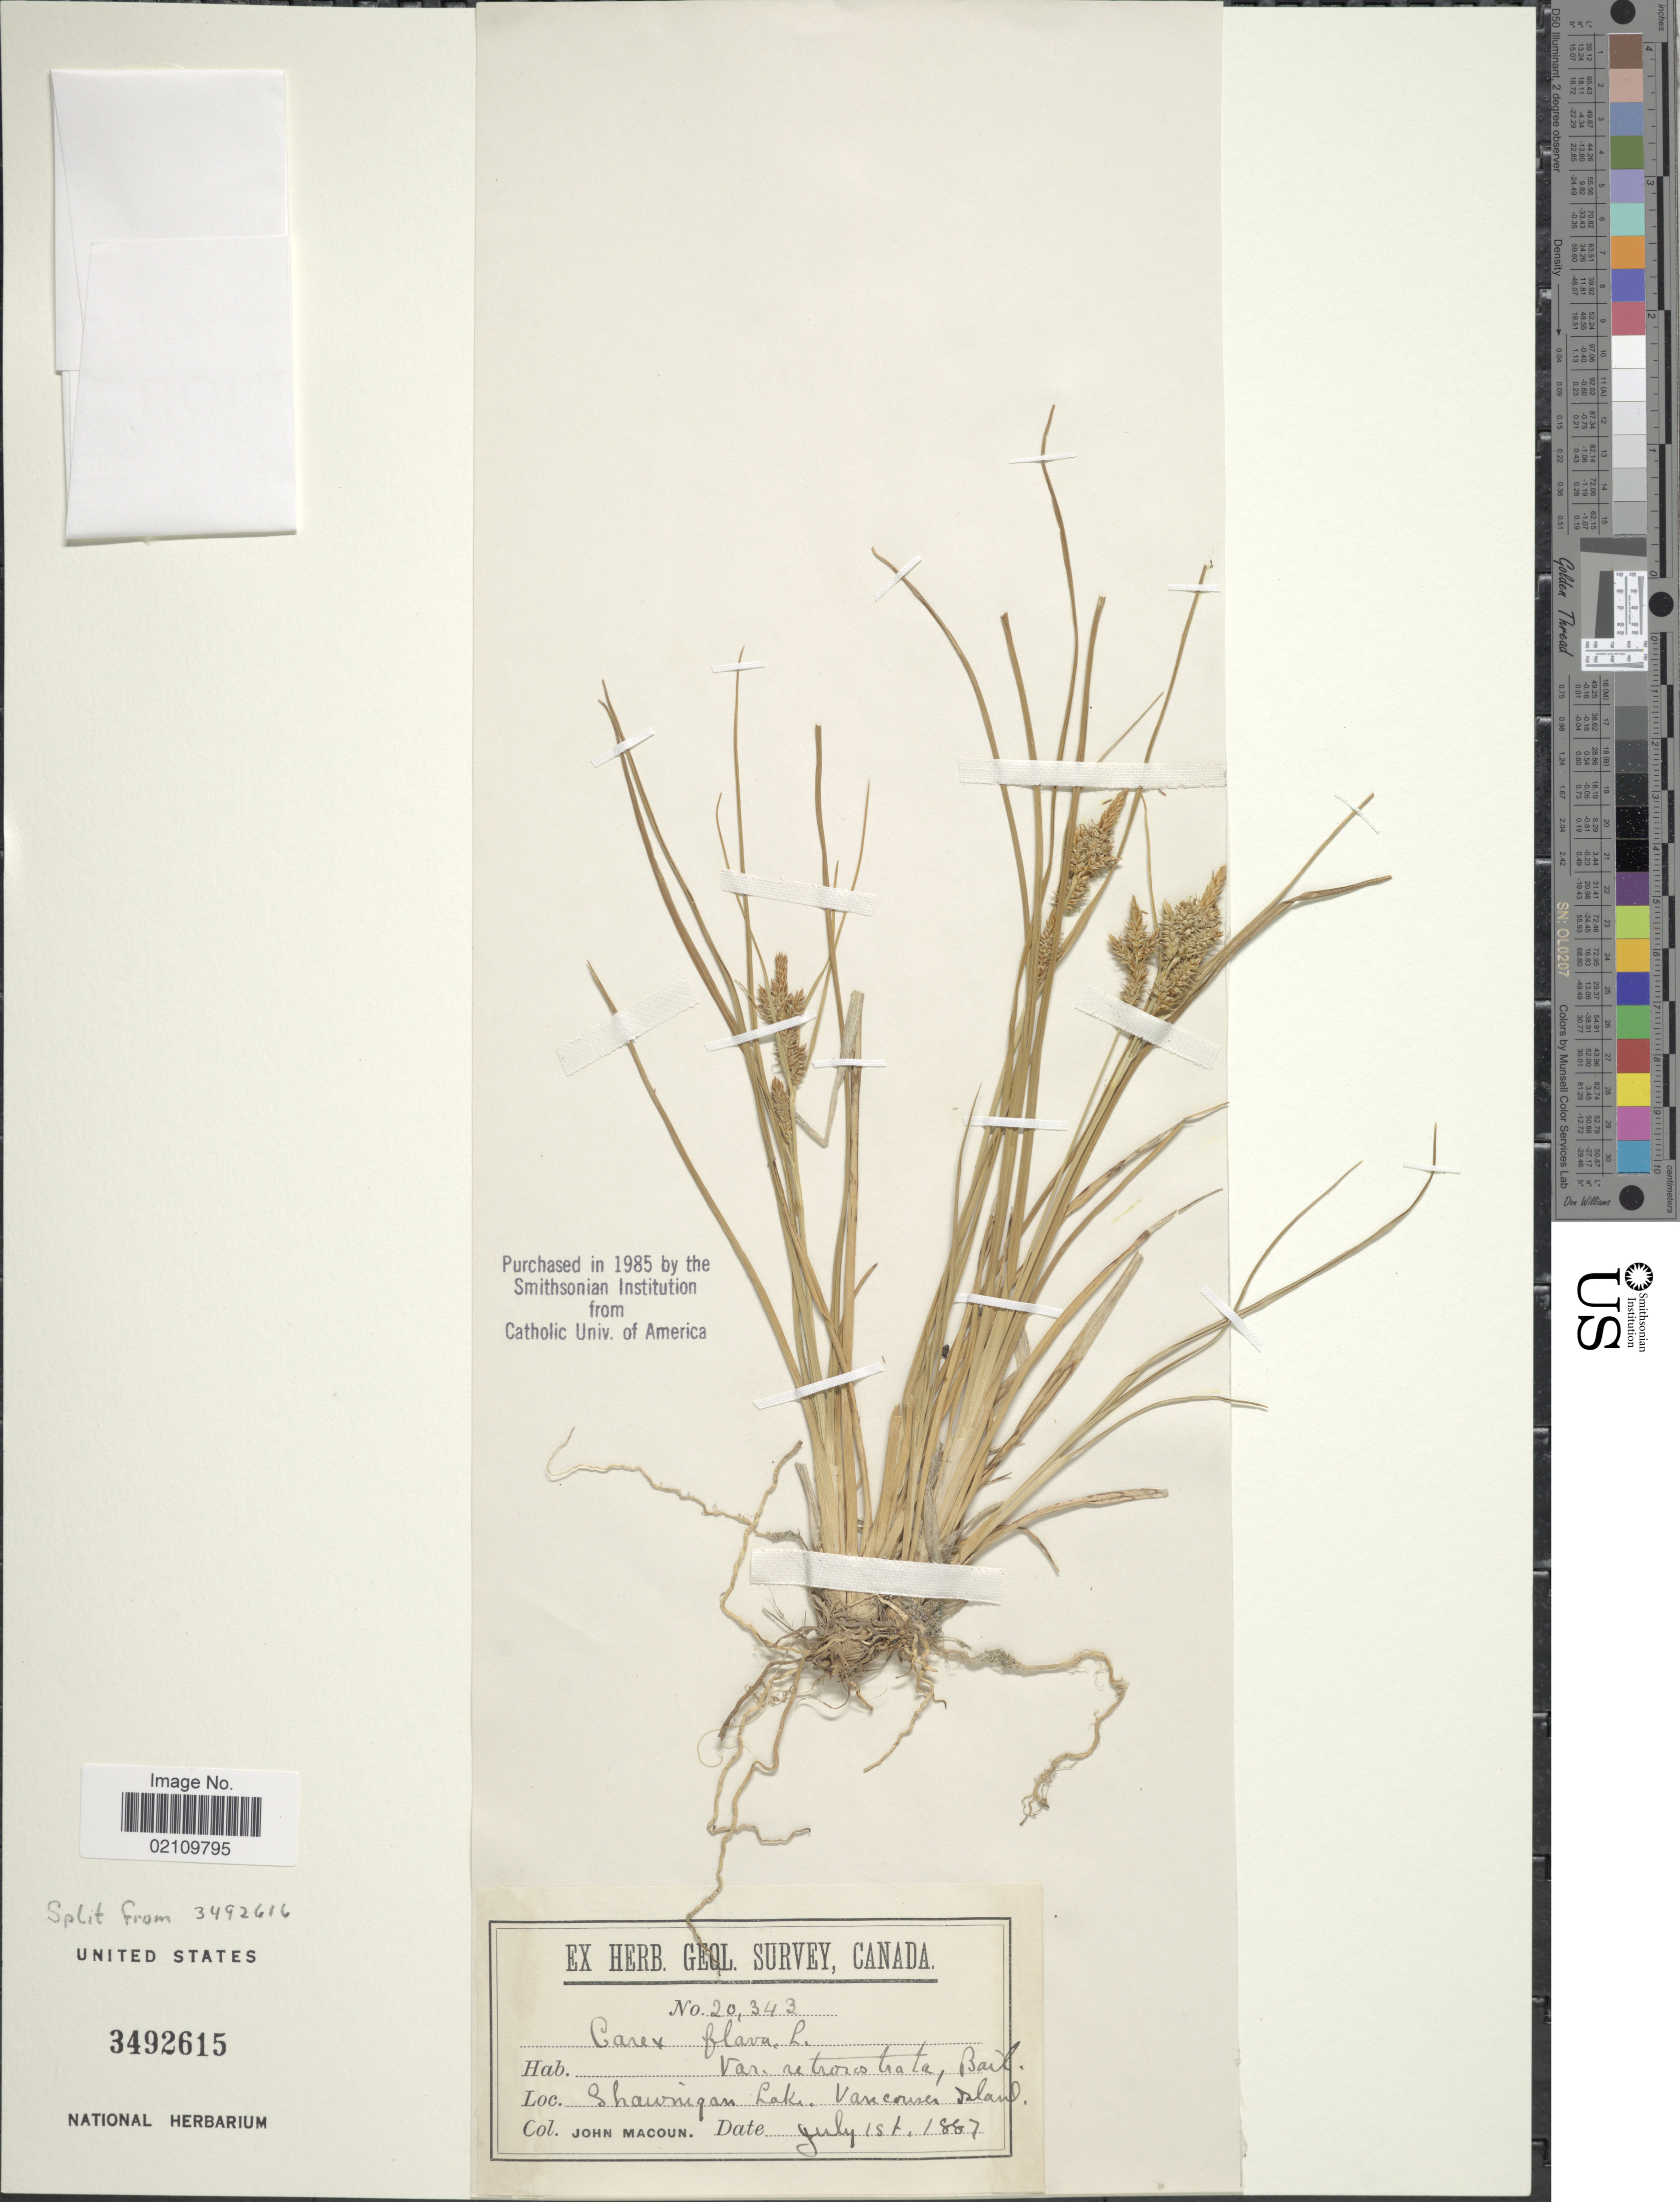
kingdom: Plantae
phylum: Tracheophyta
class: Liliopsida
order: Poales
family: Cyperaceae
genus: Carex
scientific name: Carex flava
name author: L.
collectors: J. Macoun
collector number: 20343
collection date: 1887-07-01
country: Canada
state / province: British Columbia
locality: Vancouver Island. Shawnigan Lake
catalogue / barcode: US 3492615